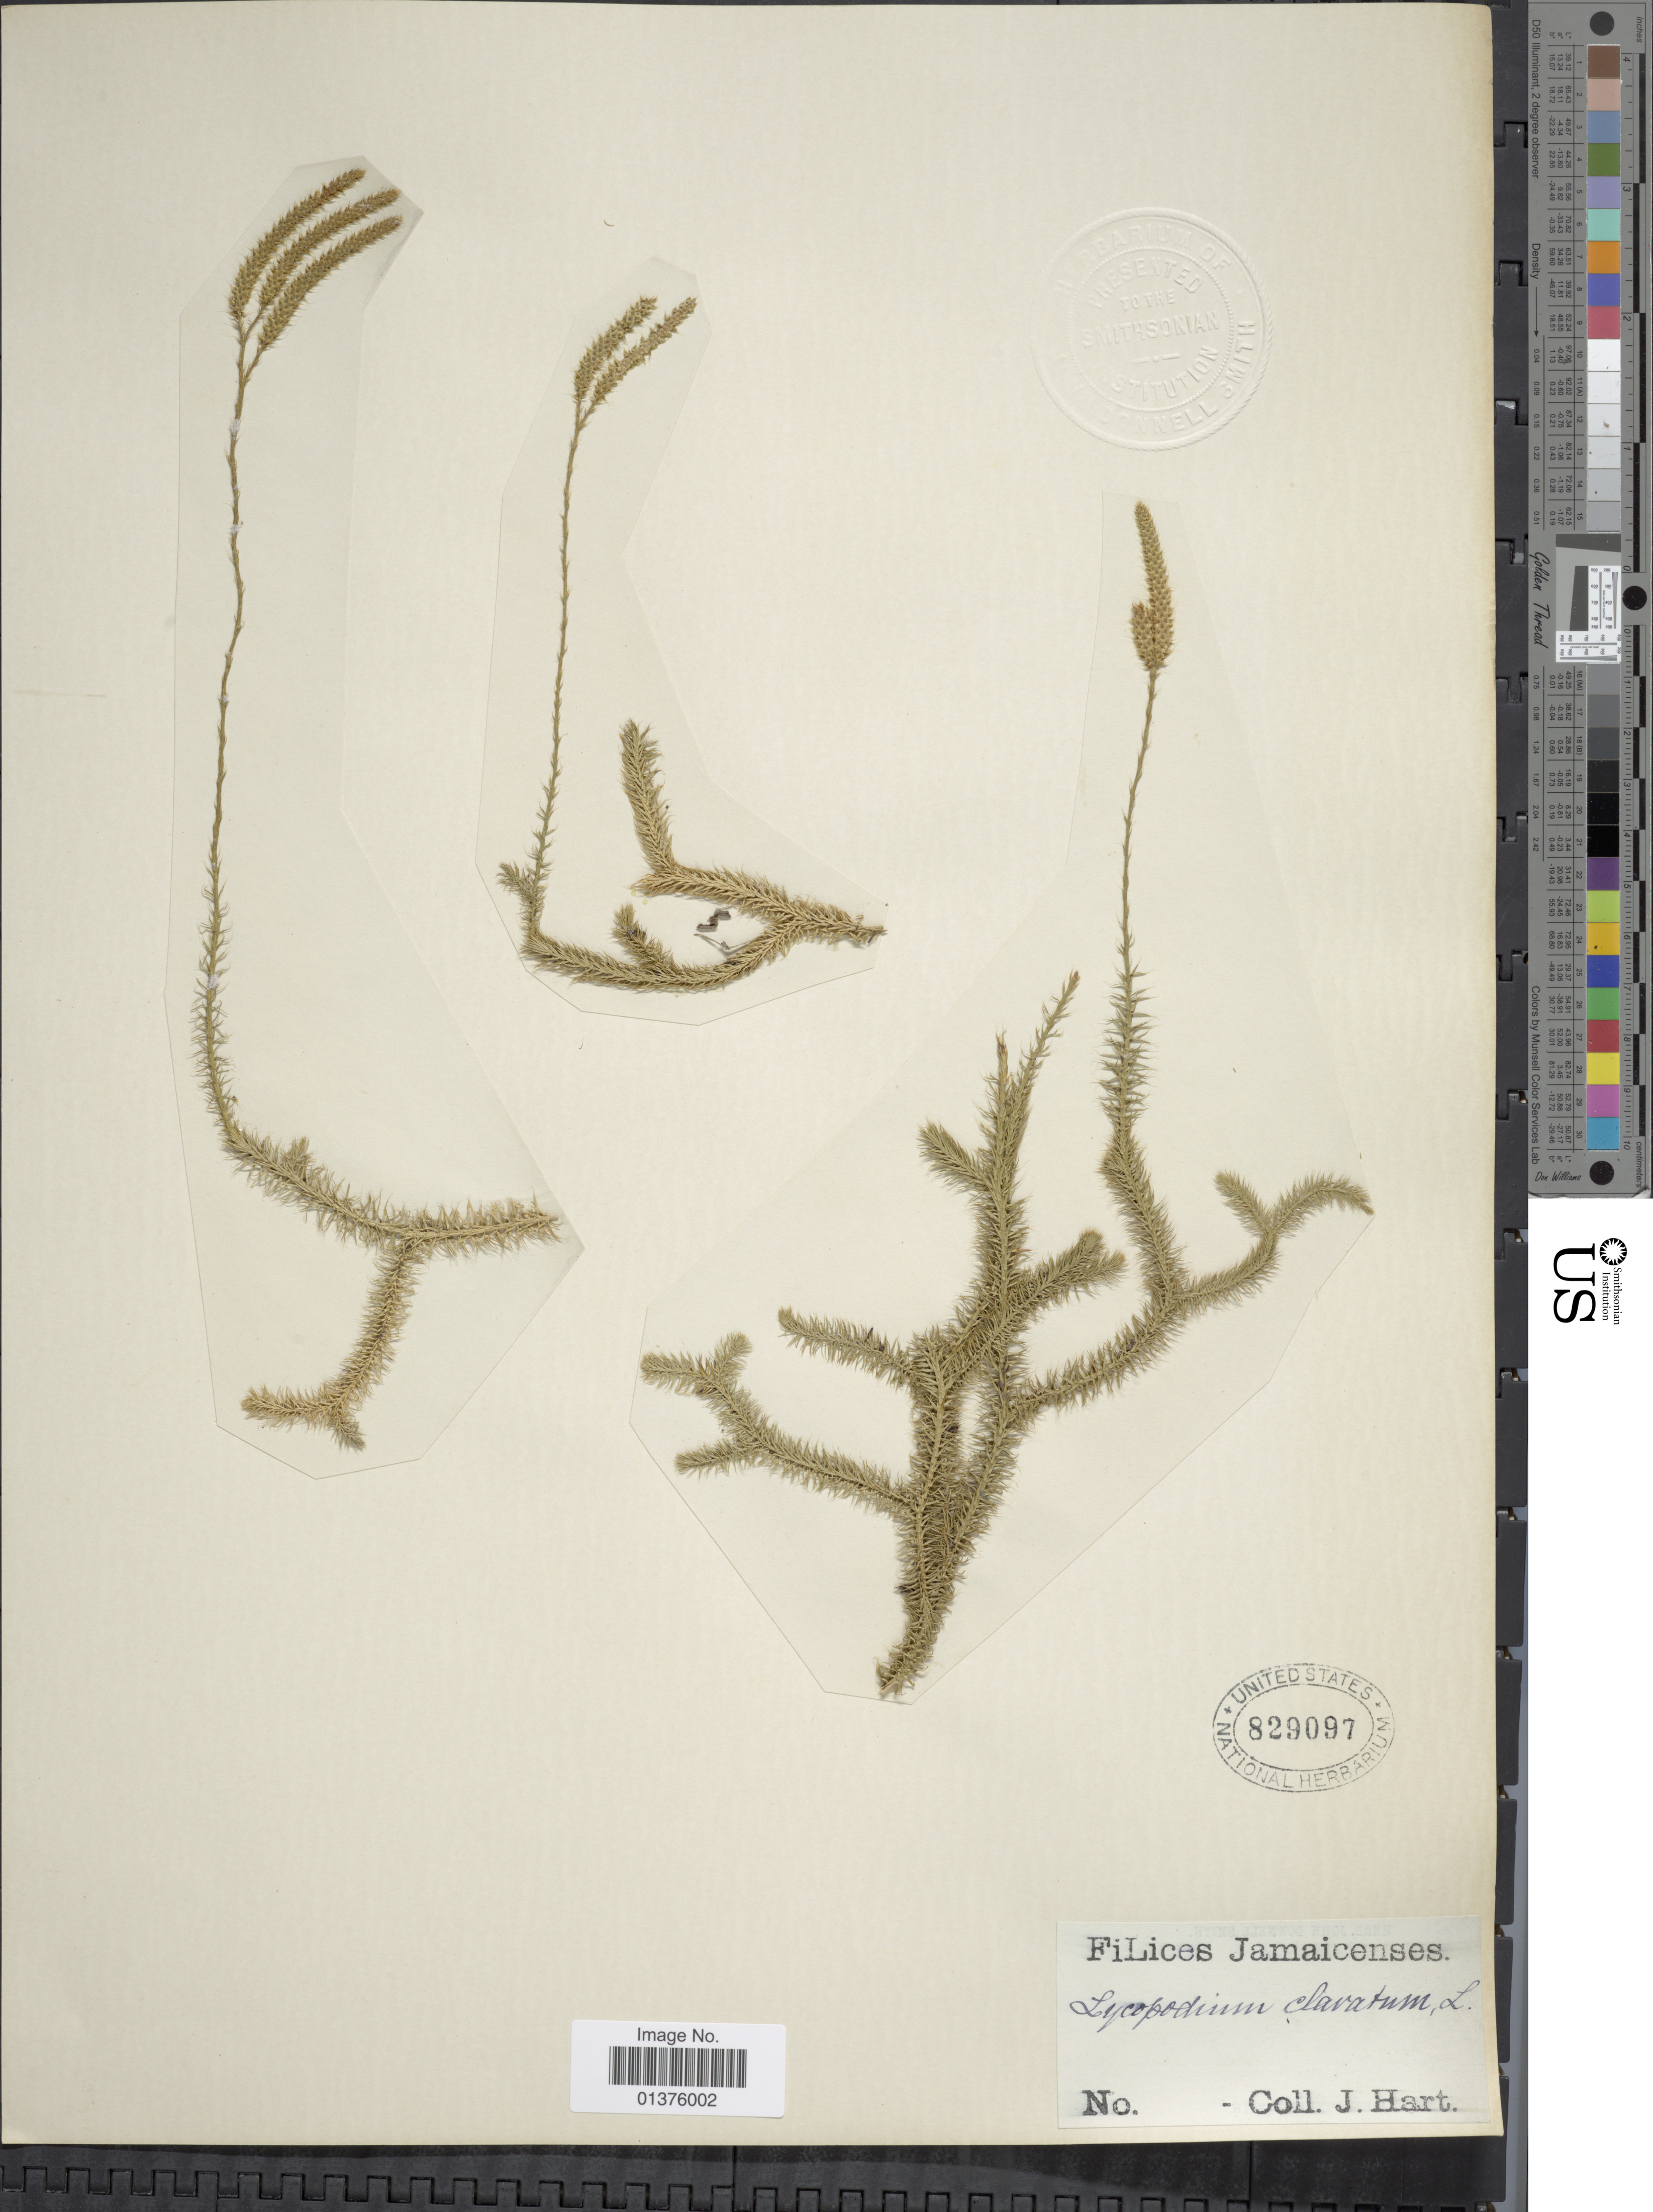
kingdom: Plantae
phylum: Tracheophyta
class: Lycopodiopsida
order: Lycopodiales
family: Lycopodiaceae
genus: Lycopodium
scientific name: Lycopodium clavatum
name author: L.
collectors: J. Hart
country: Jamaica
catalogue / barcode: US 829097